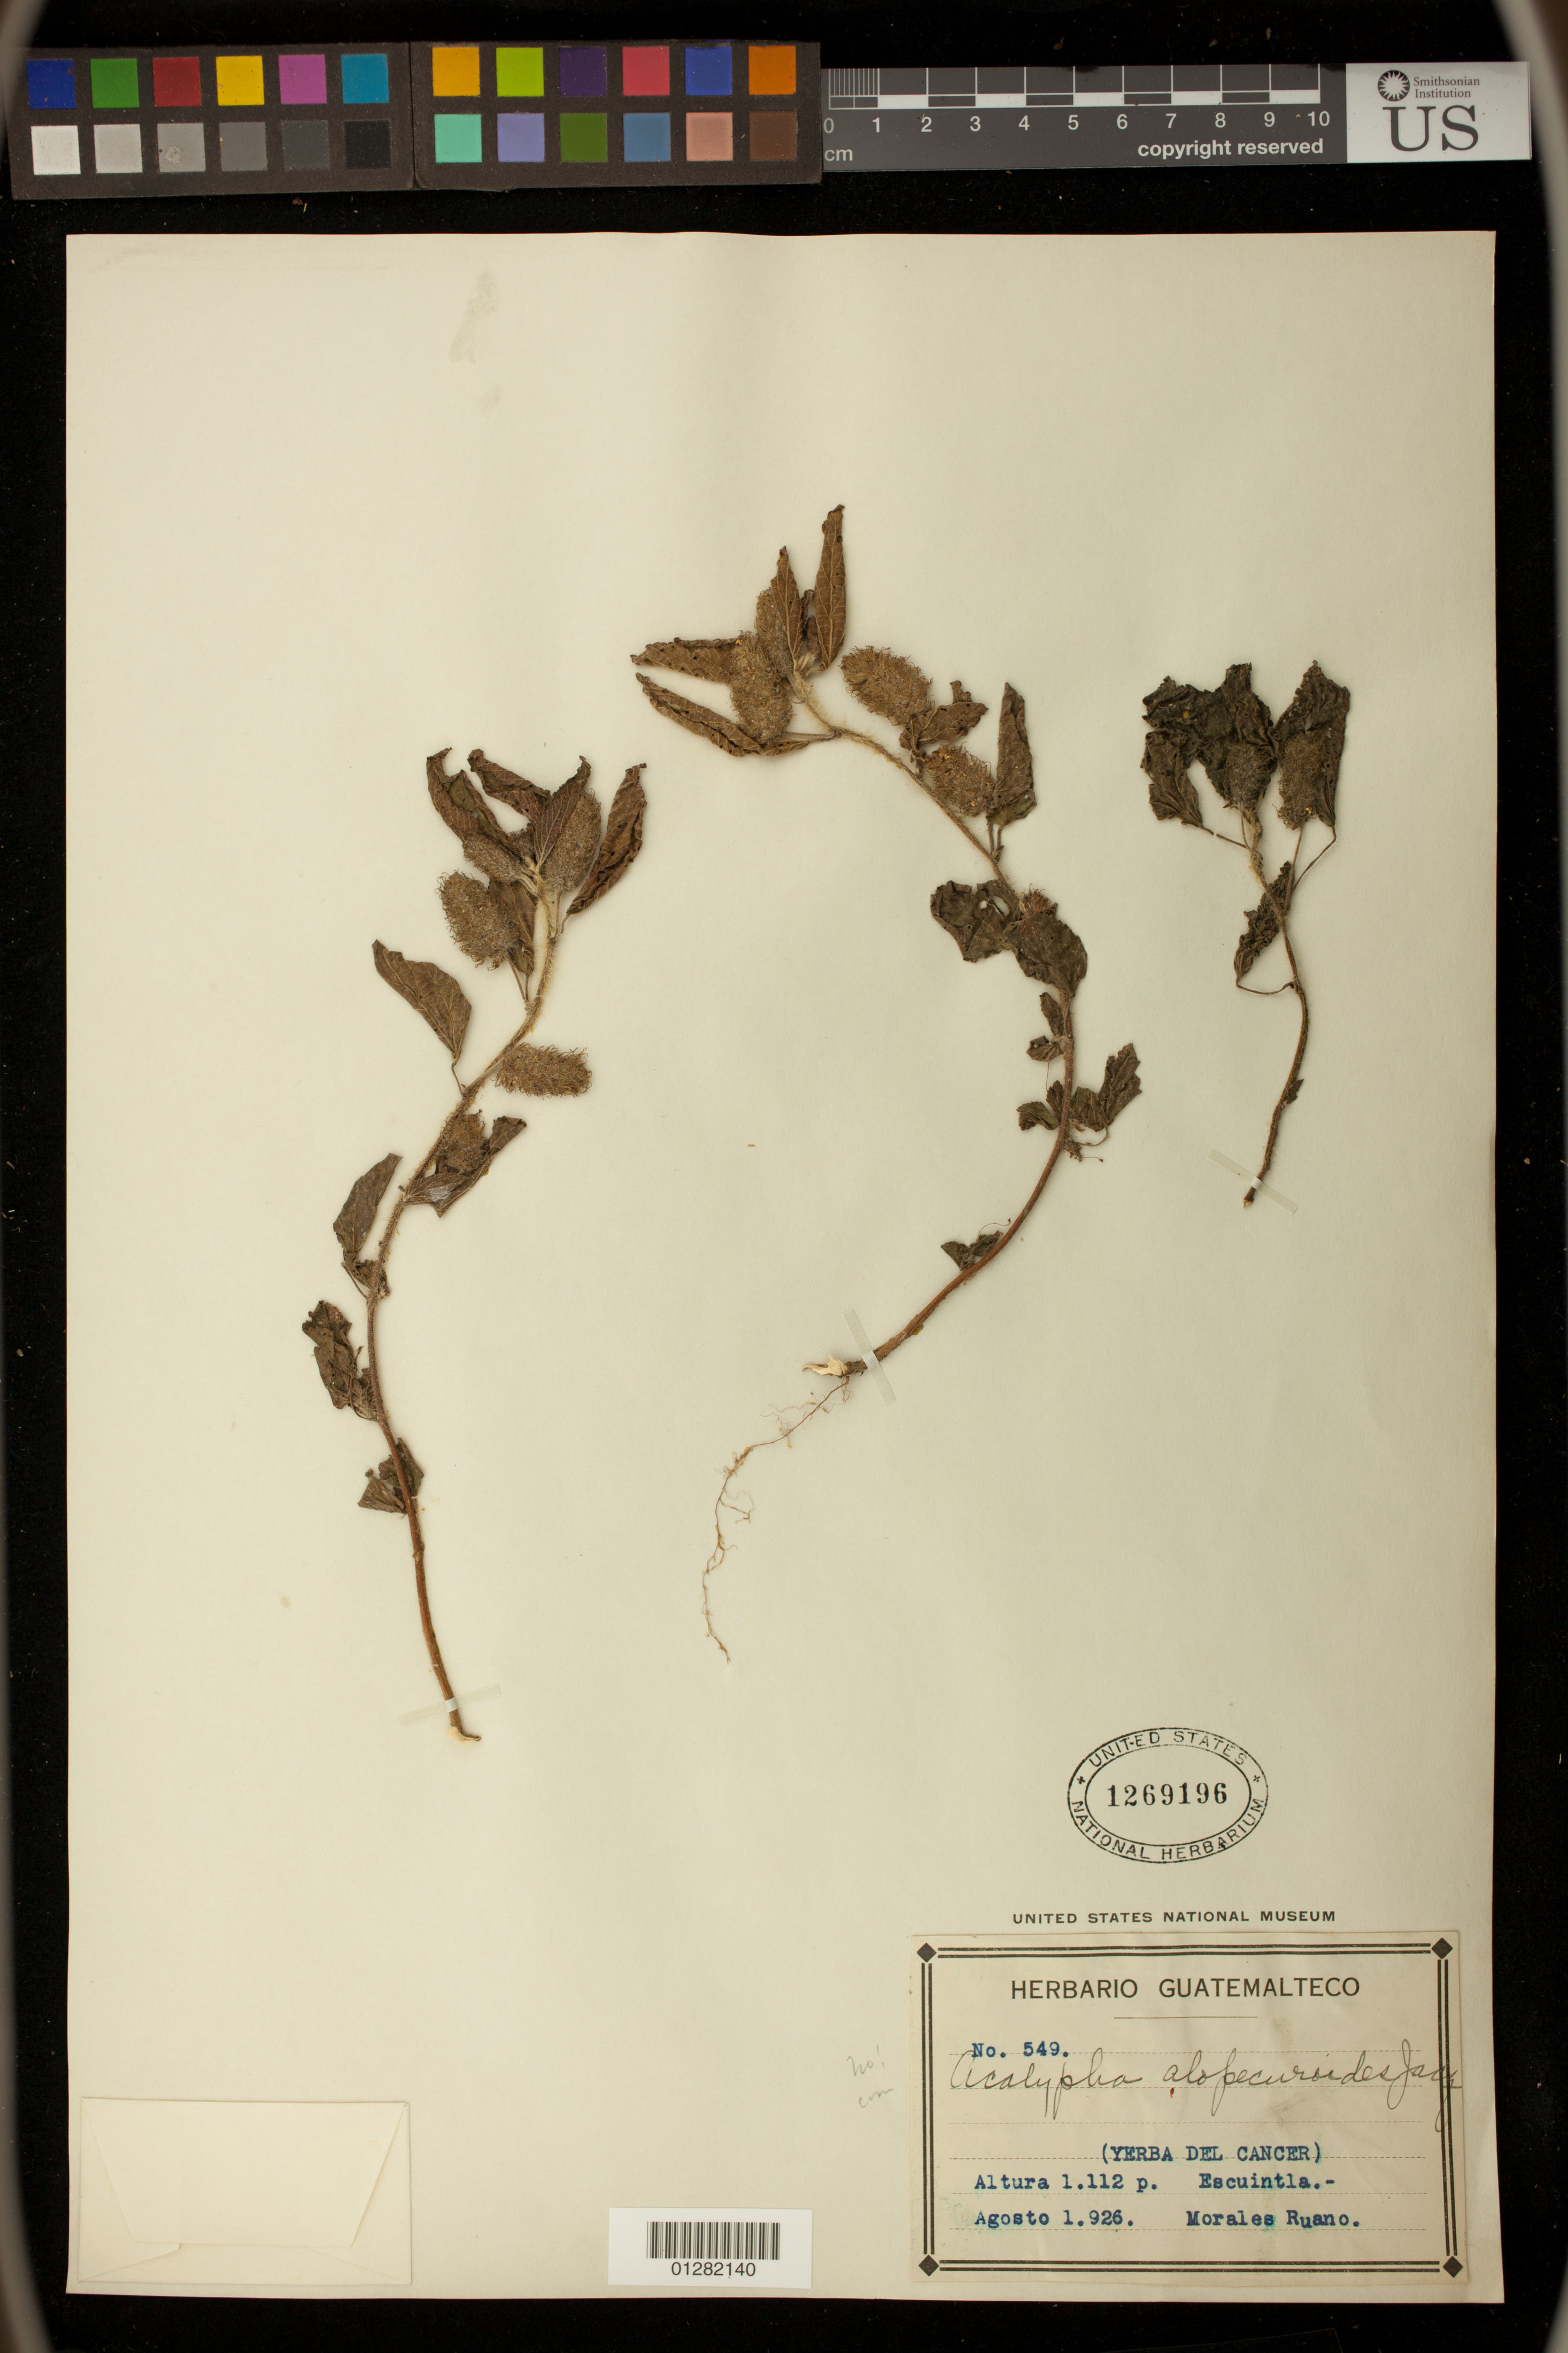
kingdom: Plantae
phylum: Tracheophyta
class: Magnoliopsida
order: Malpighiales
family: Euphorbiaceae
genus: Acalypha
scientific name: Acalypha arvensis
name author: Poepp.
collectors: J. Ruano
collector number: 549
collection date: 1926-08-01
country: Guatemala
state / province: Escuintla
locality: Escuintla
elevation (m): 339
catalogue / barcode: US 1269196